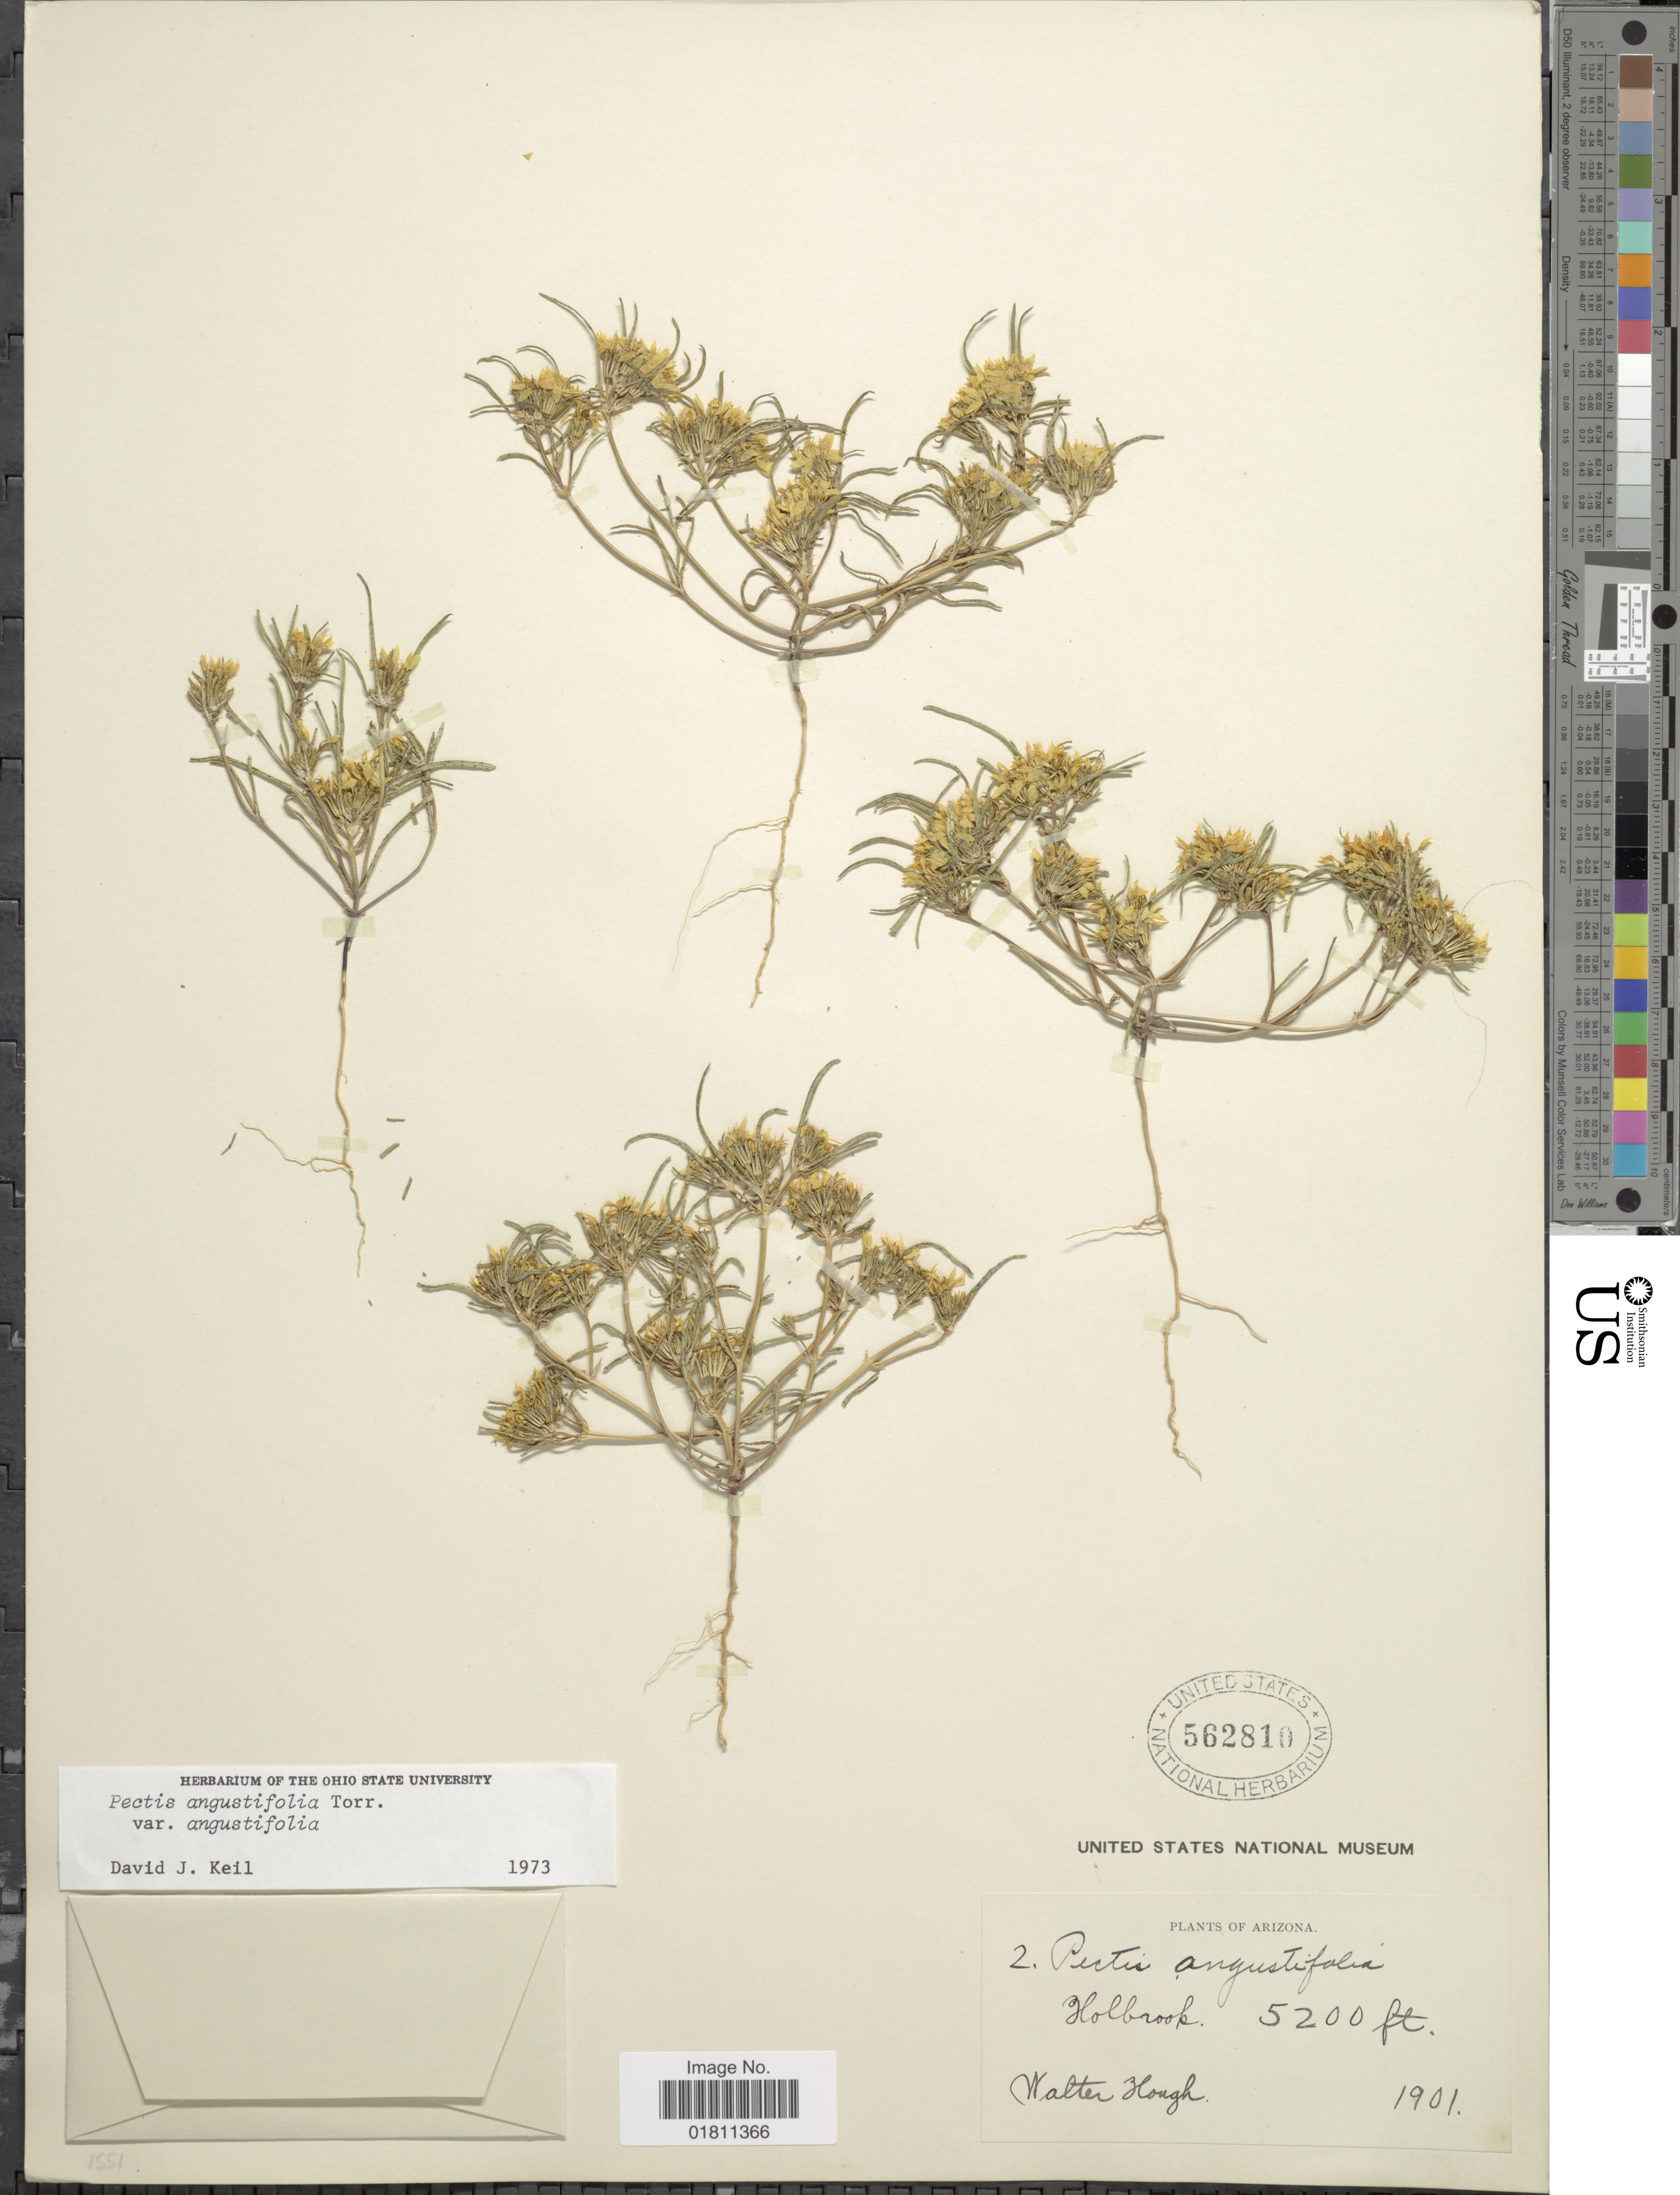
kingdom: Plantae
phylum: Tracheophyta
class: Magnoliopsida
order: Asterales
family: Asteraceae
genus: Pectis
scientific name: Pectis angustifolia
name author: Torr.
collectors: W. Hough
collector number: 2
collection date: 1901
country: United States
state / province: Arizona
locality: Holbrook, Arizona.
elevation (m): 1585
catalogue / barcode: US 562810